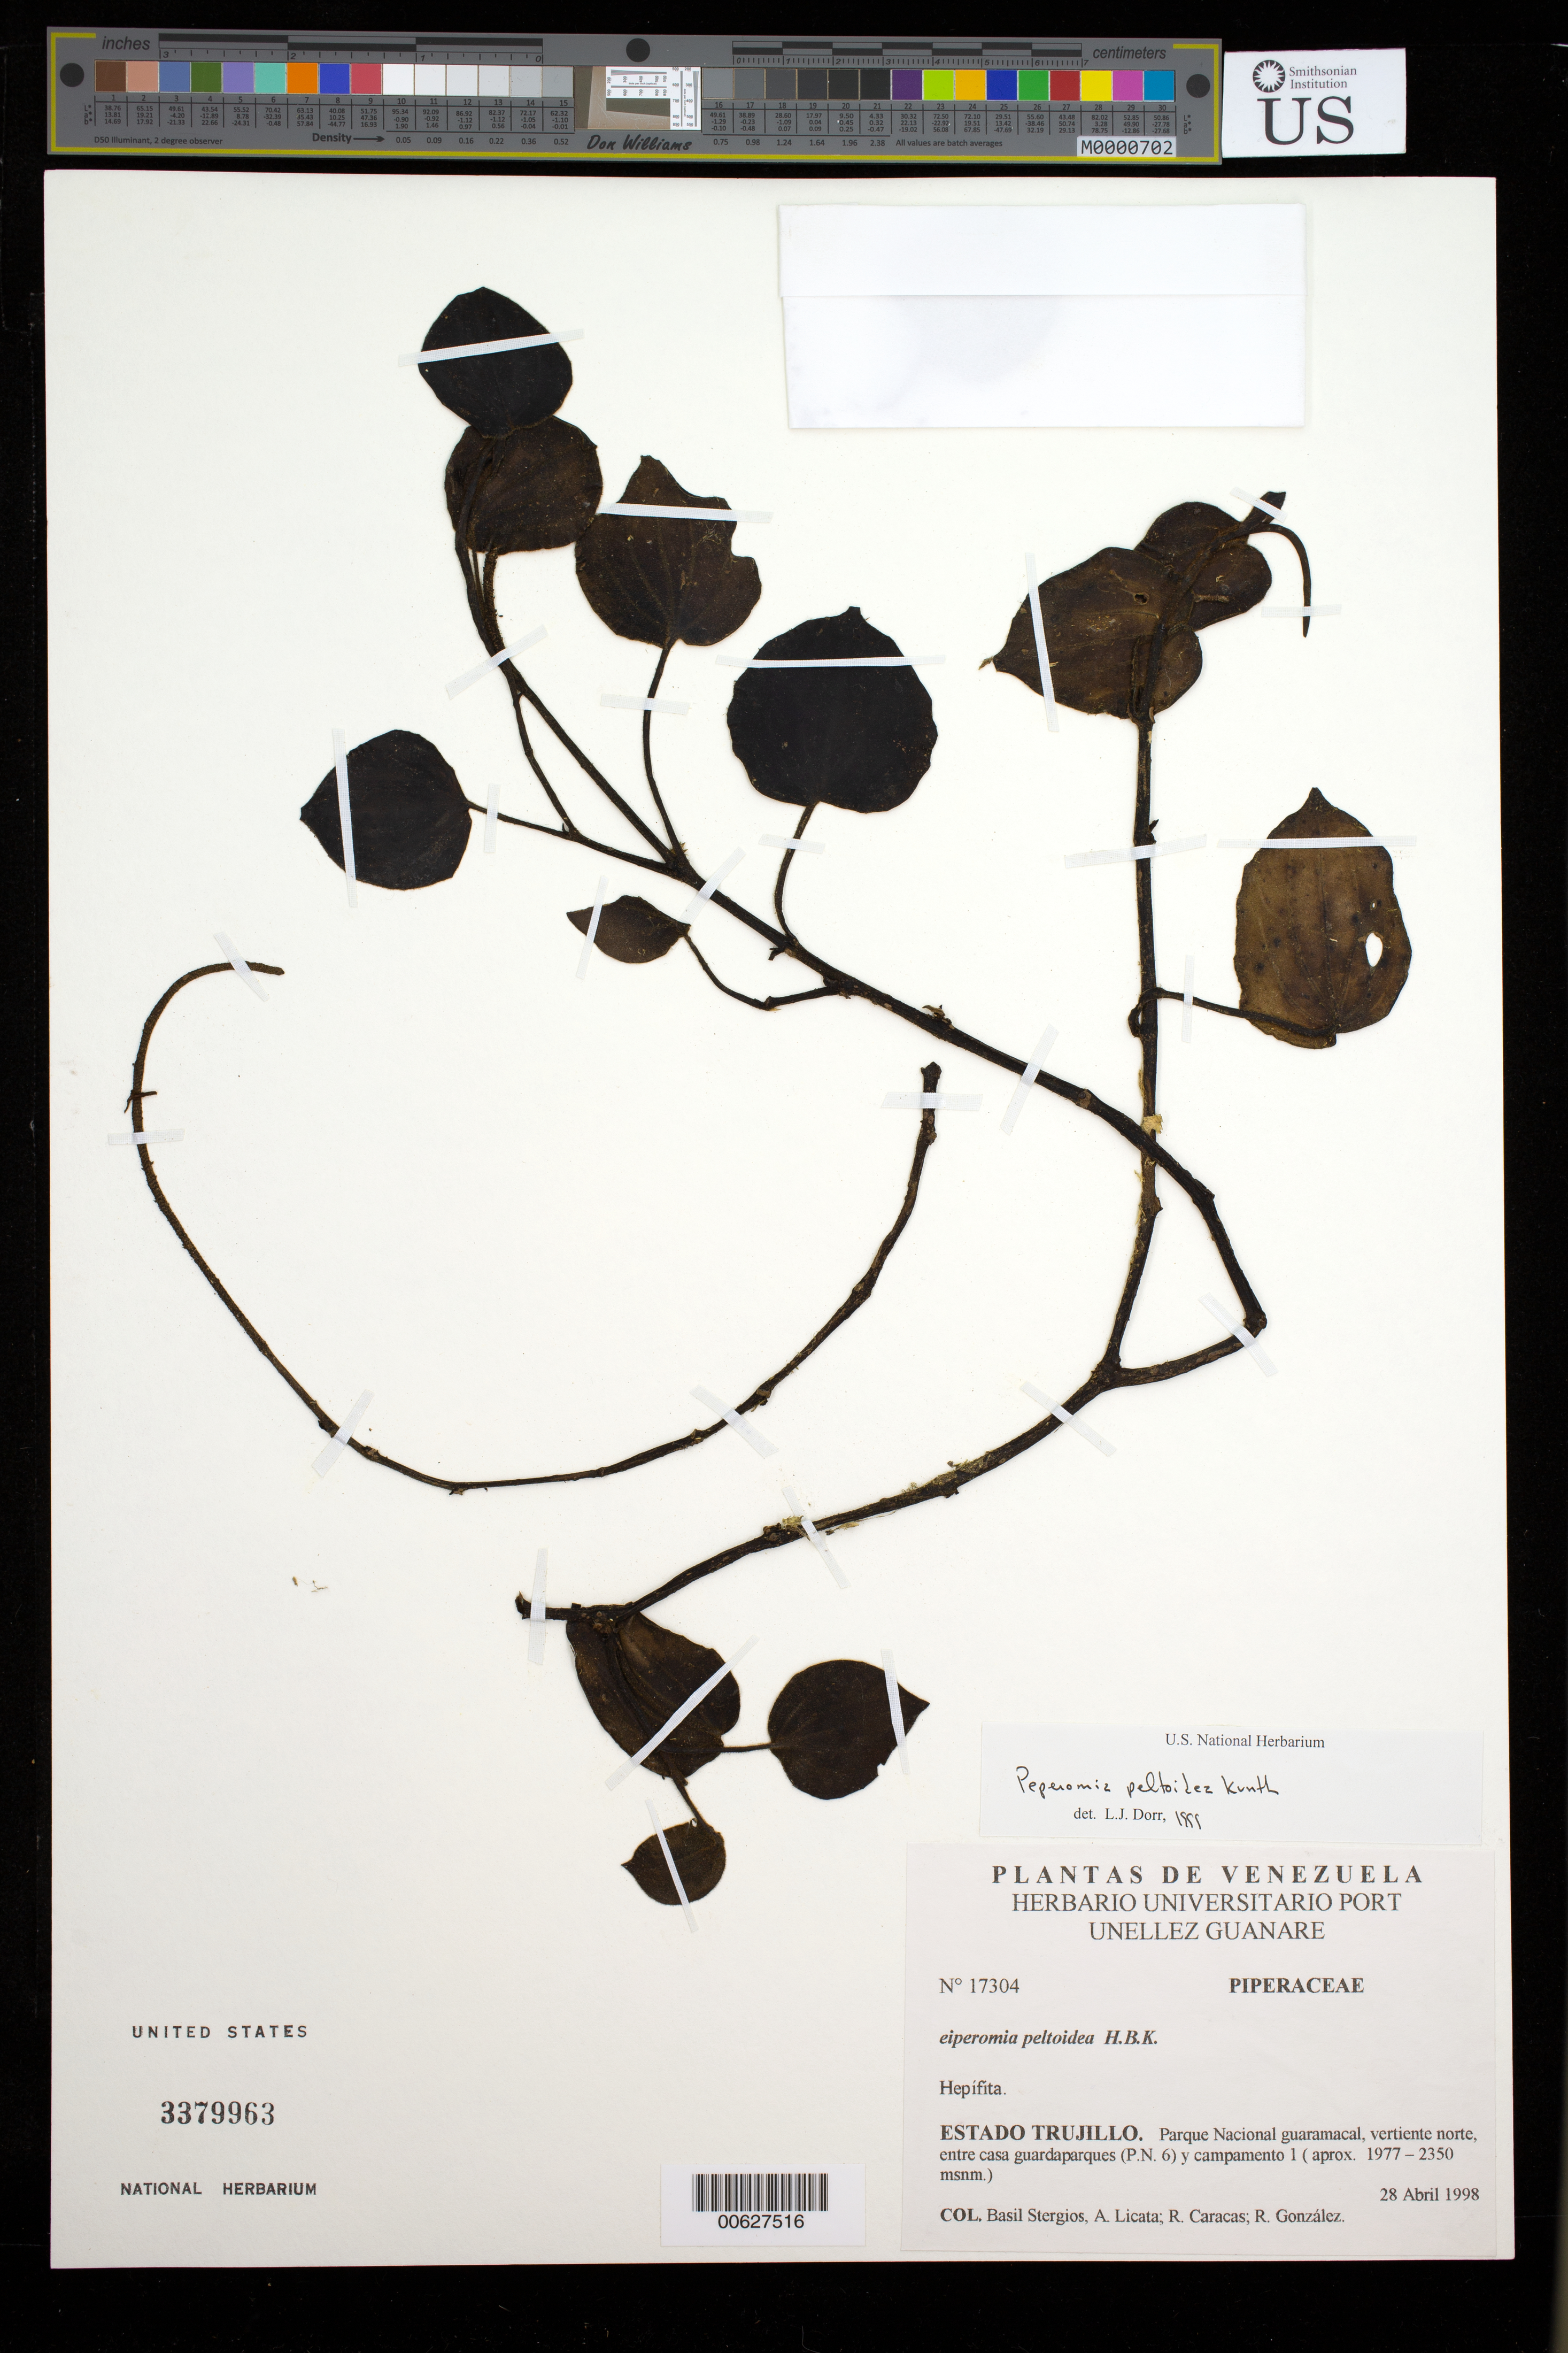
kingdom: Plantae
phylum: Tracheophyta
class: Magnoliopsida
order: Piperales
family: Piperaceae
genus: Peperomia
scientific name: Peperomia peltoidea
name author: Kunth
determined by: Dorr, L. J., (BOT), Smithsonian Institution - National Museum of Natural History (UNITED STATES)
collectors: B. G. Stergios, A. Licata, R. Caracas & R. González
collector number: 17304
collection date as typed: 28 Apr 1998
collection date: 1998-04-28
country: Venezuela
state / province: Trujillo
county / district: Boconó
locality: Parque Nacional Guaramacal, vertiente N, entre casa guardaparques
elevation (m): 1977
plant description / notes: PORT, US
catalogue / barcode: US 3379963